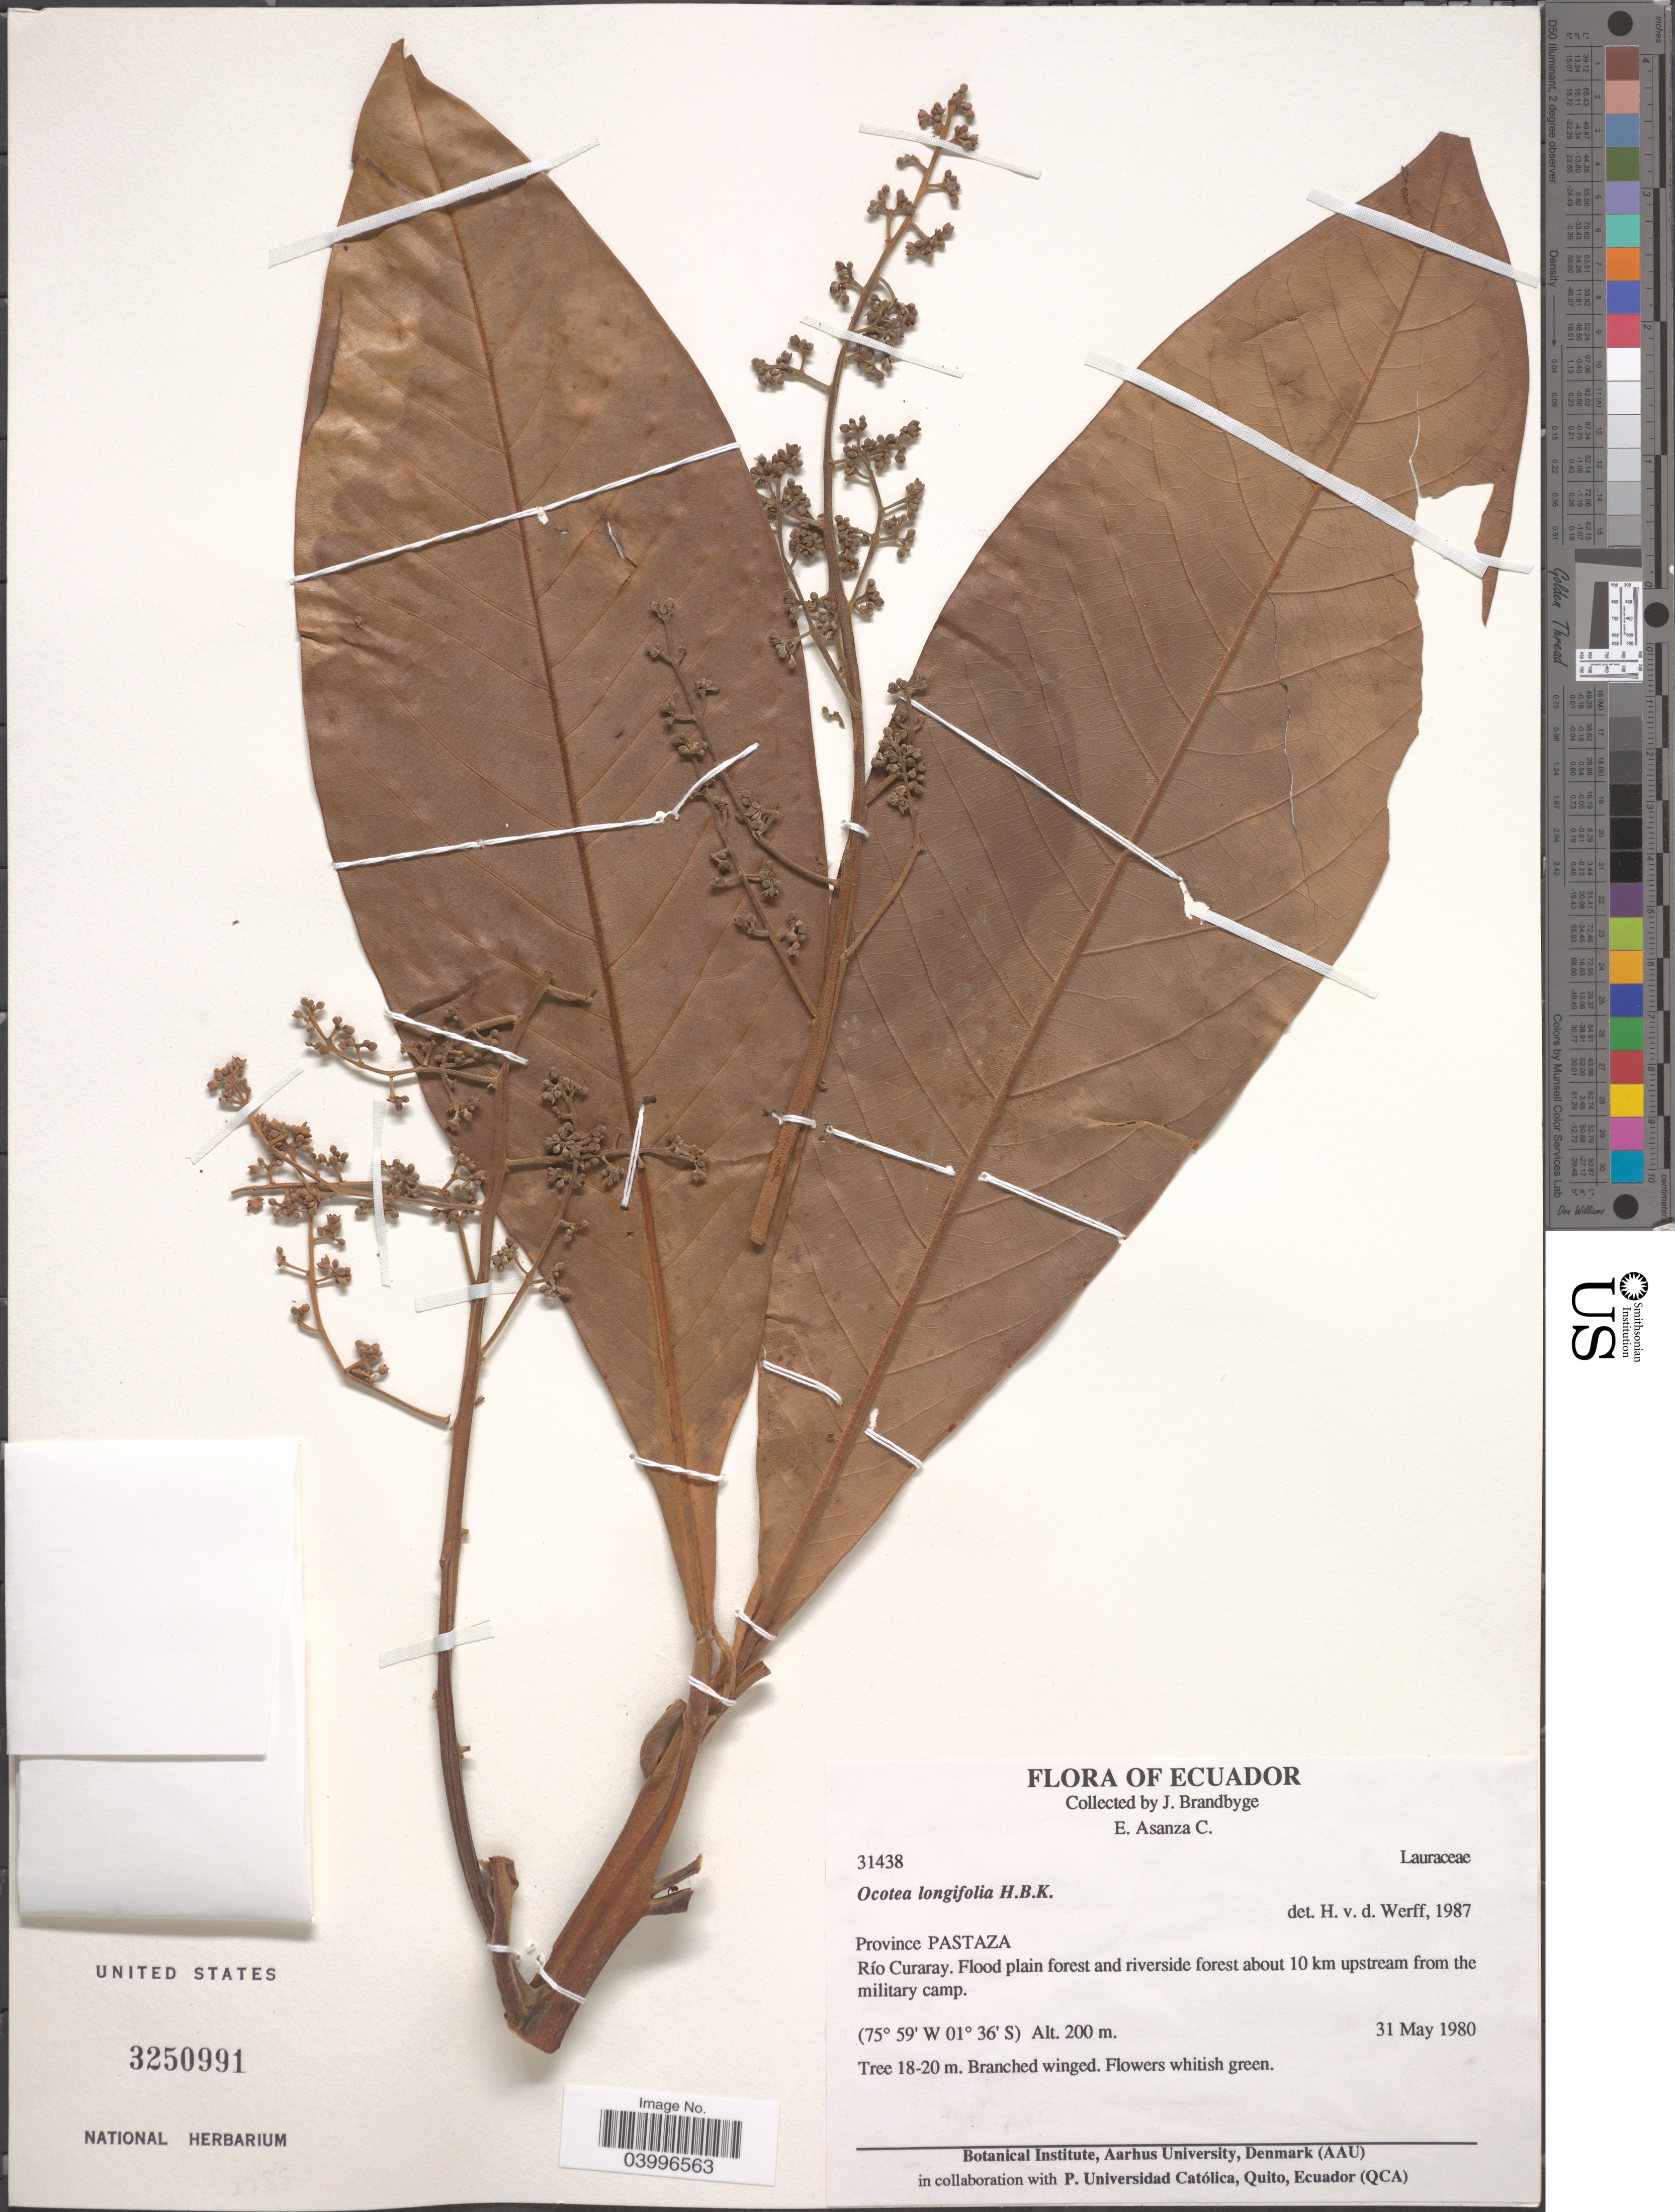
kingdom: Plantae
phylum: Tracheophyta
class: Magnoliopsida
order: Laurales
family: Lauraceae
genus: Ocotea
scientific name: Ocotea longifolia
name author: Kunth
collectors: J. Brandbyge & E. Asanza C.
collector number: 31438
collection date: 1980-05-31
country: Ecuador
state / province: Pastaza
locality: Río Curaray. Flood plain forest and riverside forest about 10 km upstream from the military camp.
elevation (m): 200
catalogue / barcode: US 3250991